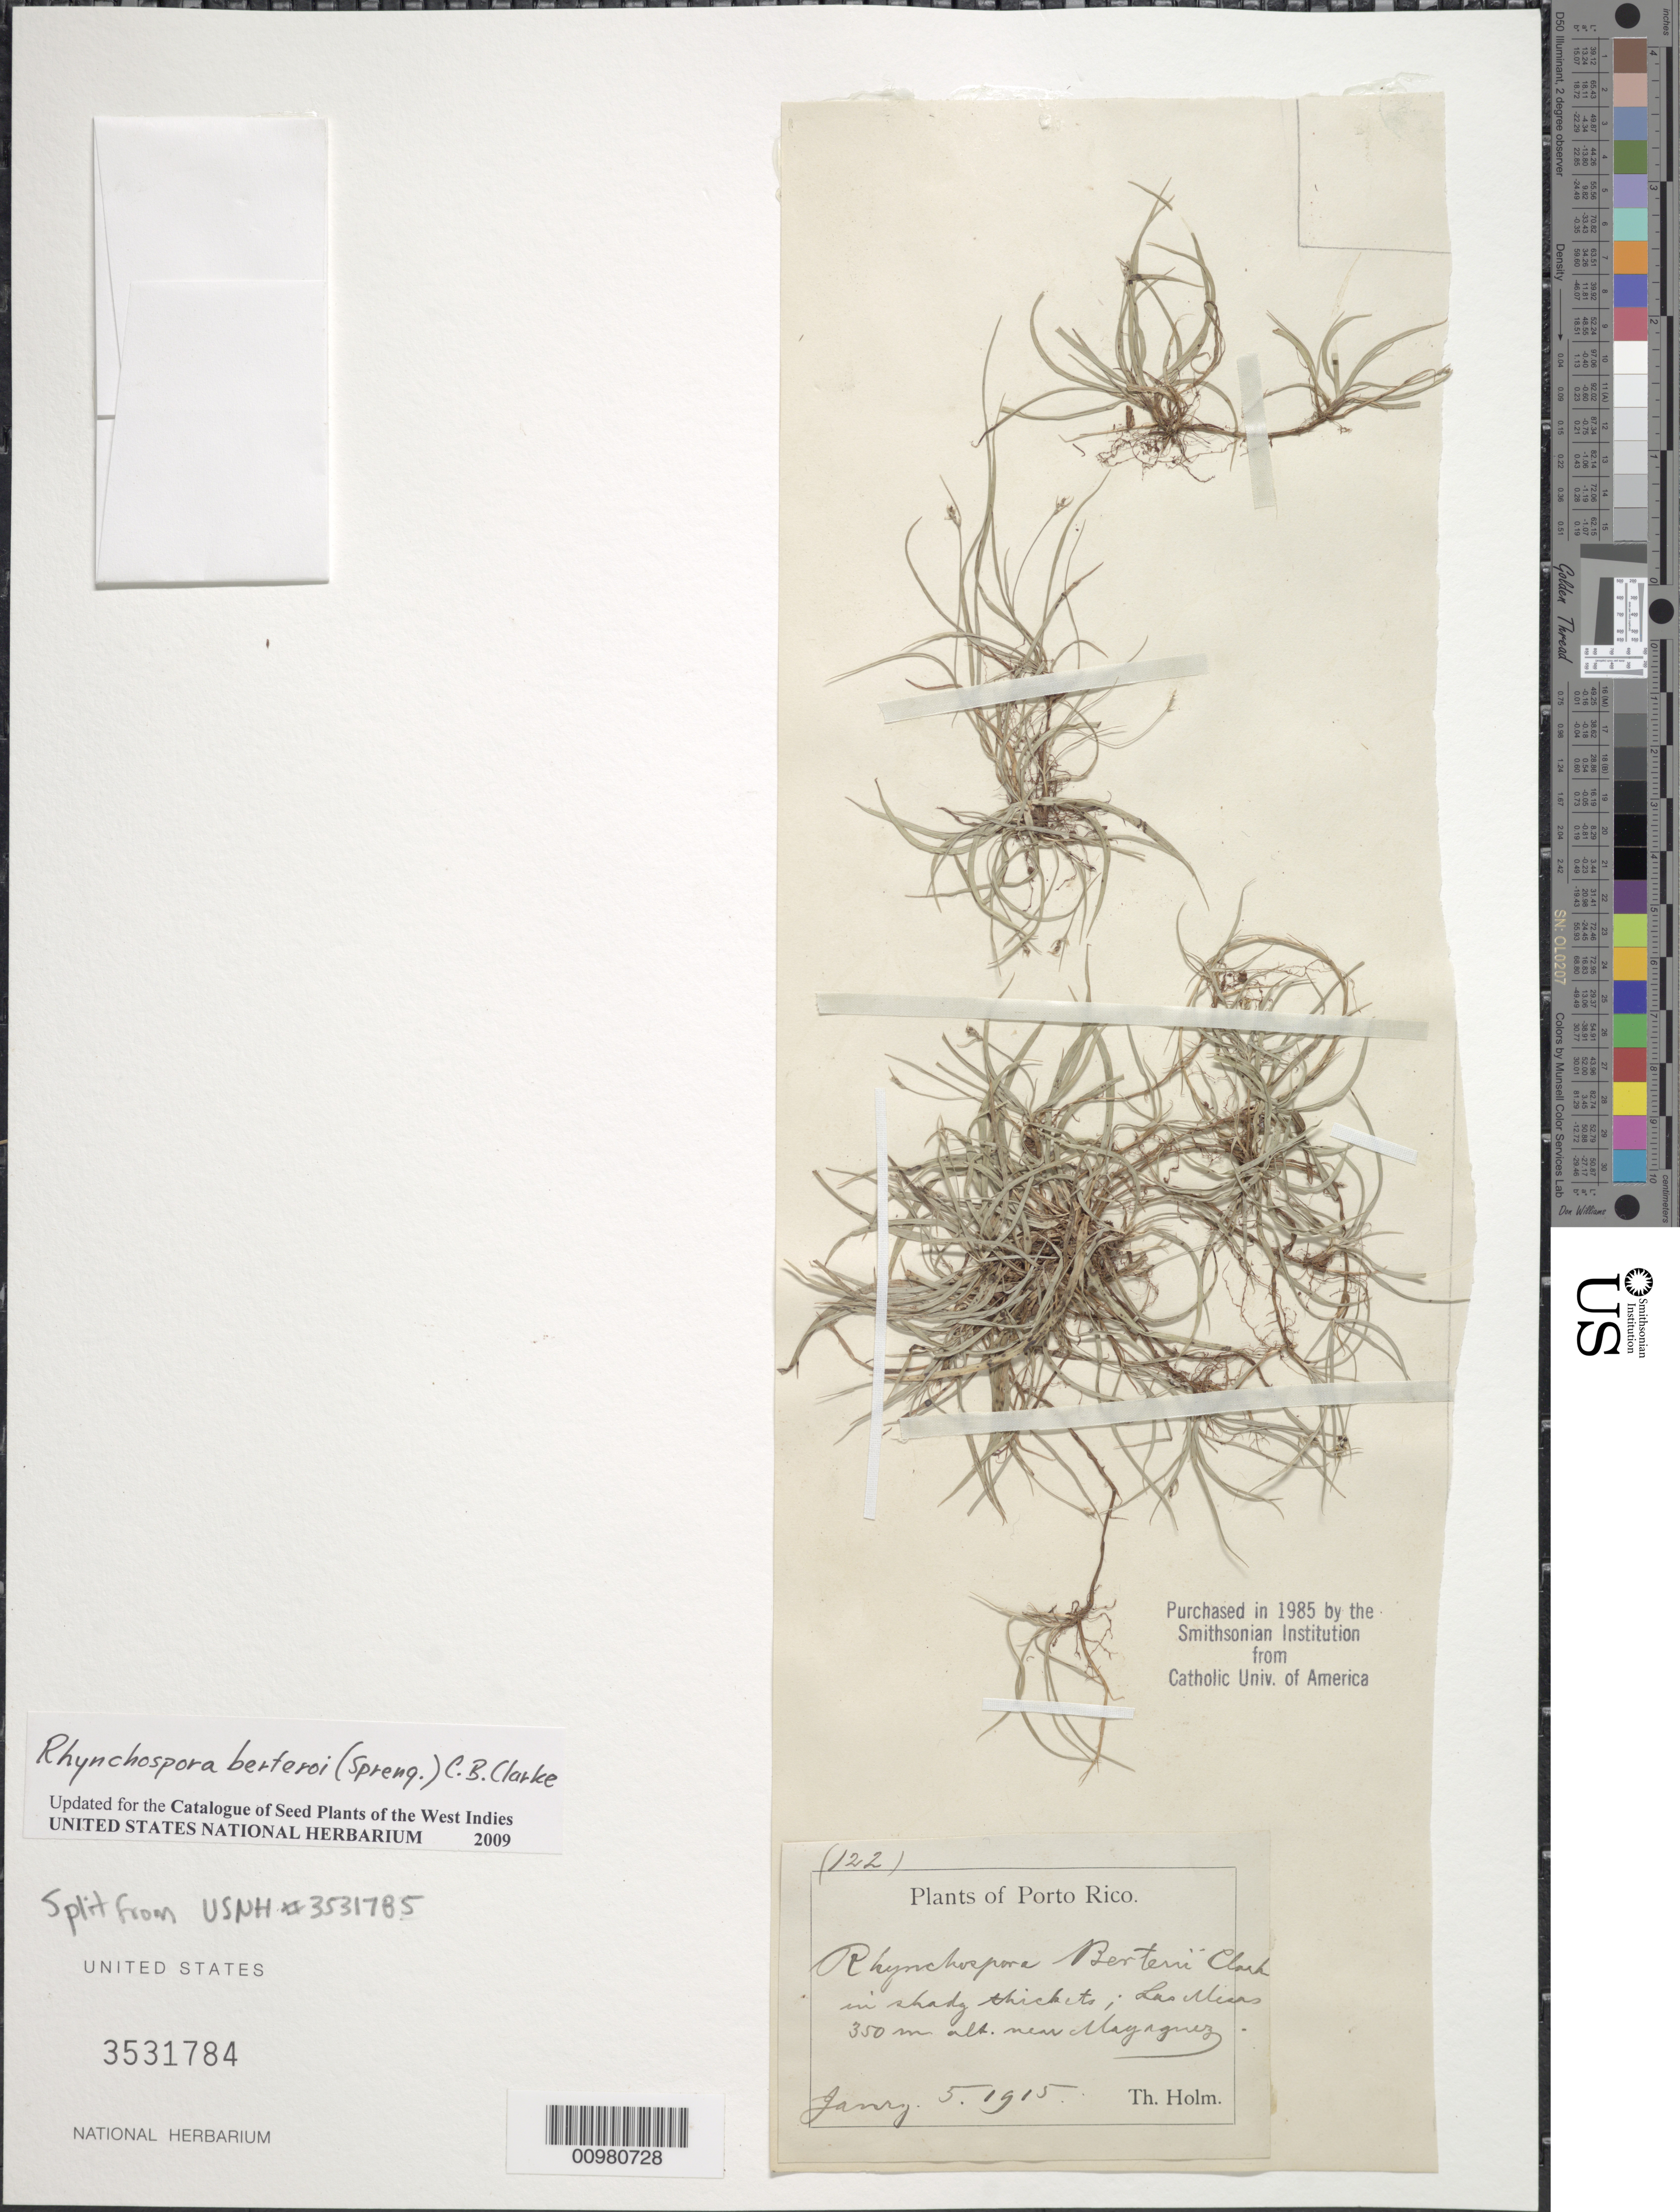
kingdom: Plantae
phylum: Tracheophyta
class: Liliopsida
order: Poales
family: Cyperaceae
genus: Rhynchospora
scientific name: Rhynchospora berteroi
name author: (Spreng.) C.B. Clarke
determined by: Strong, M. T., (US), Smithsonian Institution - National Museum of Natural History (UNITED STATES)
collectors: H. T. Holm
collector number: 122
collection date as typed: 05 Jan 1915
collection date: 1915-01-05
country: Puerto Rico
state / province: Mayagüez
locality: Las Mesas, near Mayagüez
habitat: shady thickets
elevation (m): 350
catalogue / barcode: US 3531784